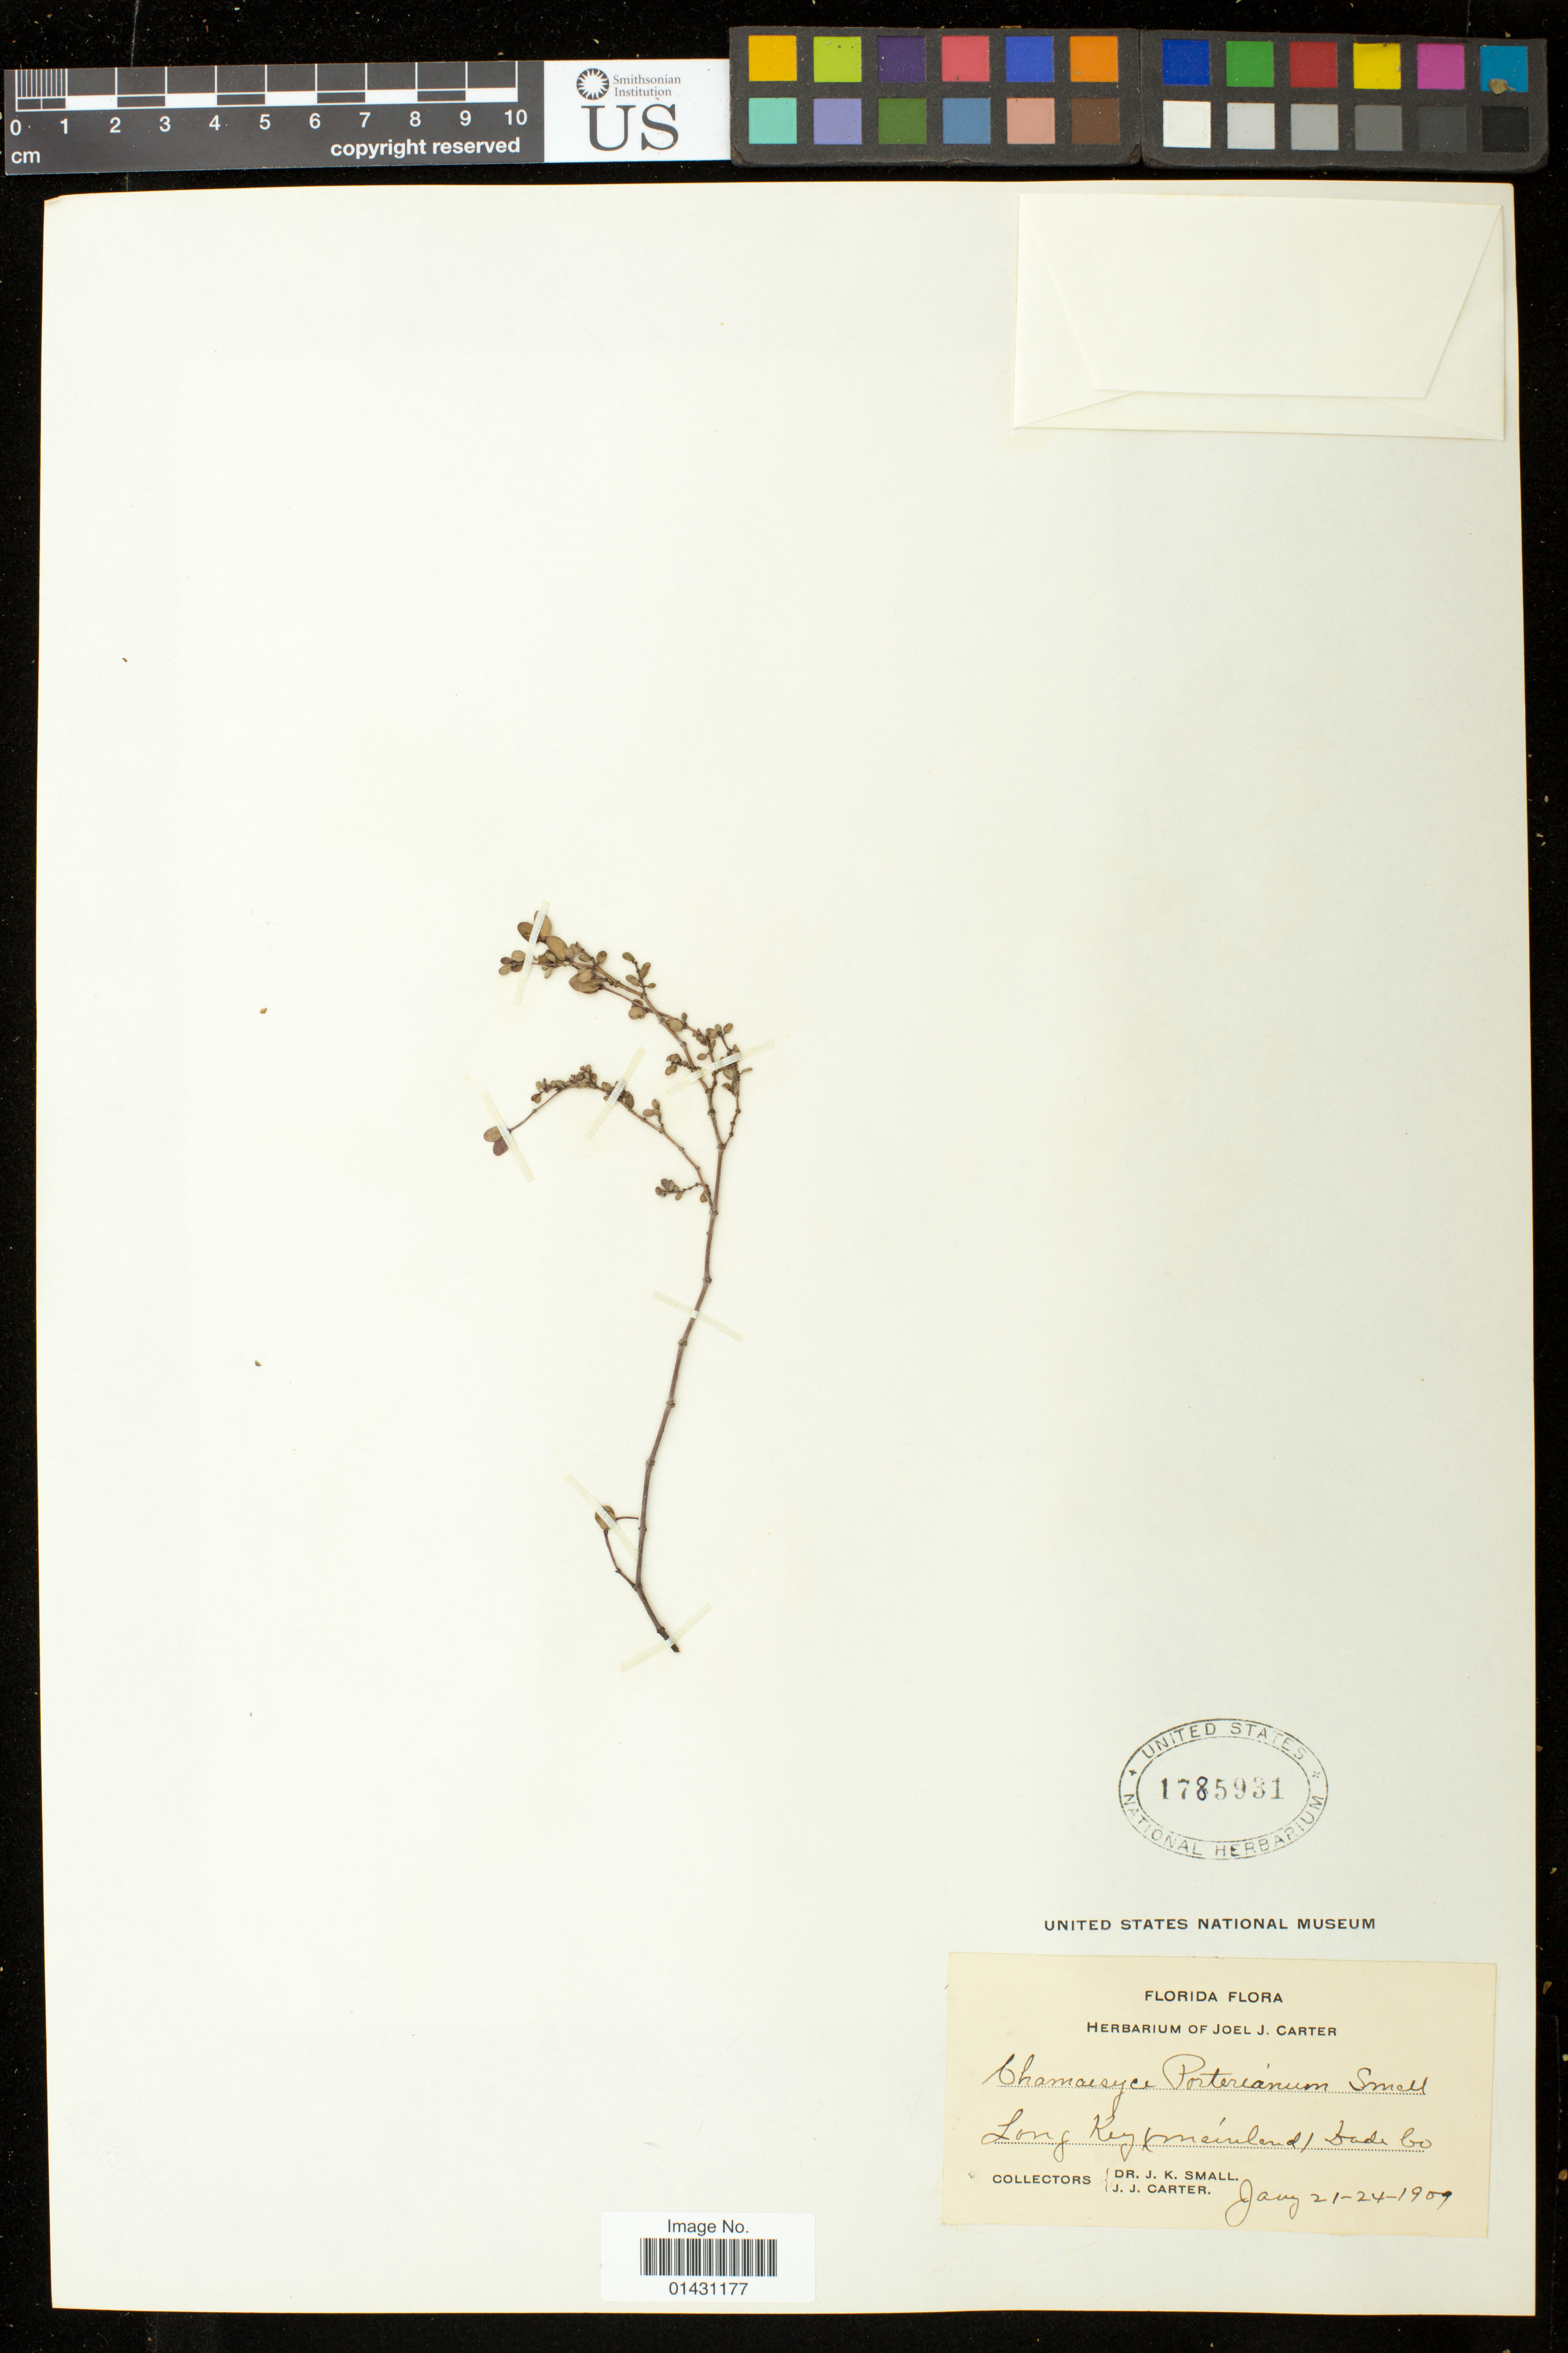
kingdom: Plantae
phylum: Tracheophyta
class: Magnoliopsida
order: Malpighiales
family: Euphorbiaceae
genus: Euphorbia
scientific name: Euphorbia porteriana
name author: (Small) Oudejans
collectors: J. K. Small & J. J. Carter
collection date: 1909-01-21/1909-01-24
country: United States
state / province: Florida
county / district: Miami-Dade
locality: Long Key (mainland)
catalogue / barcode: US 1785931